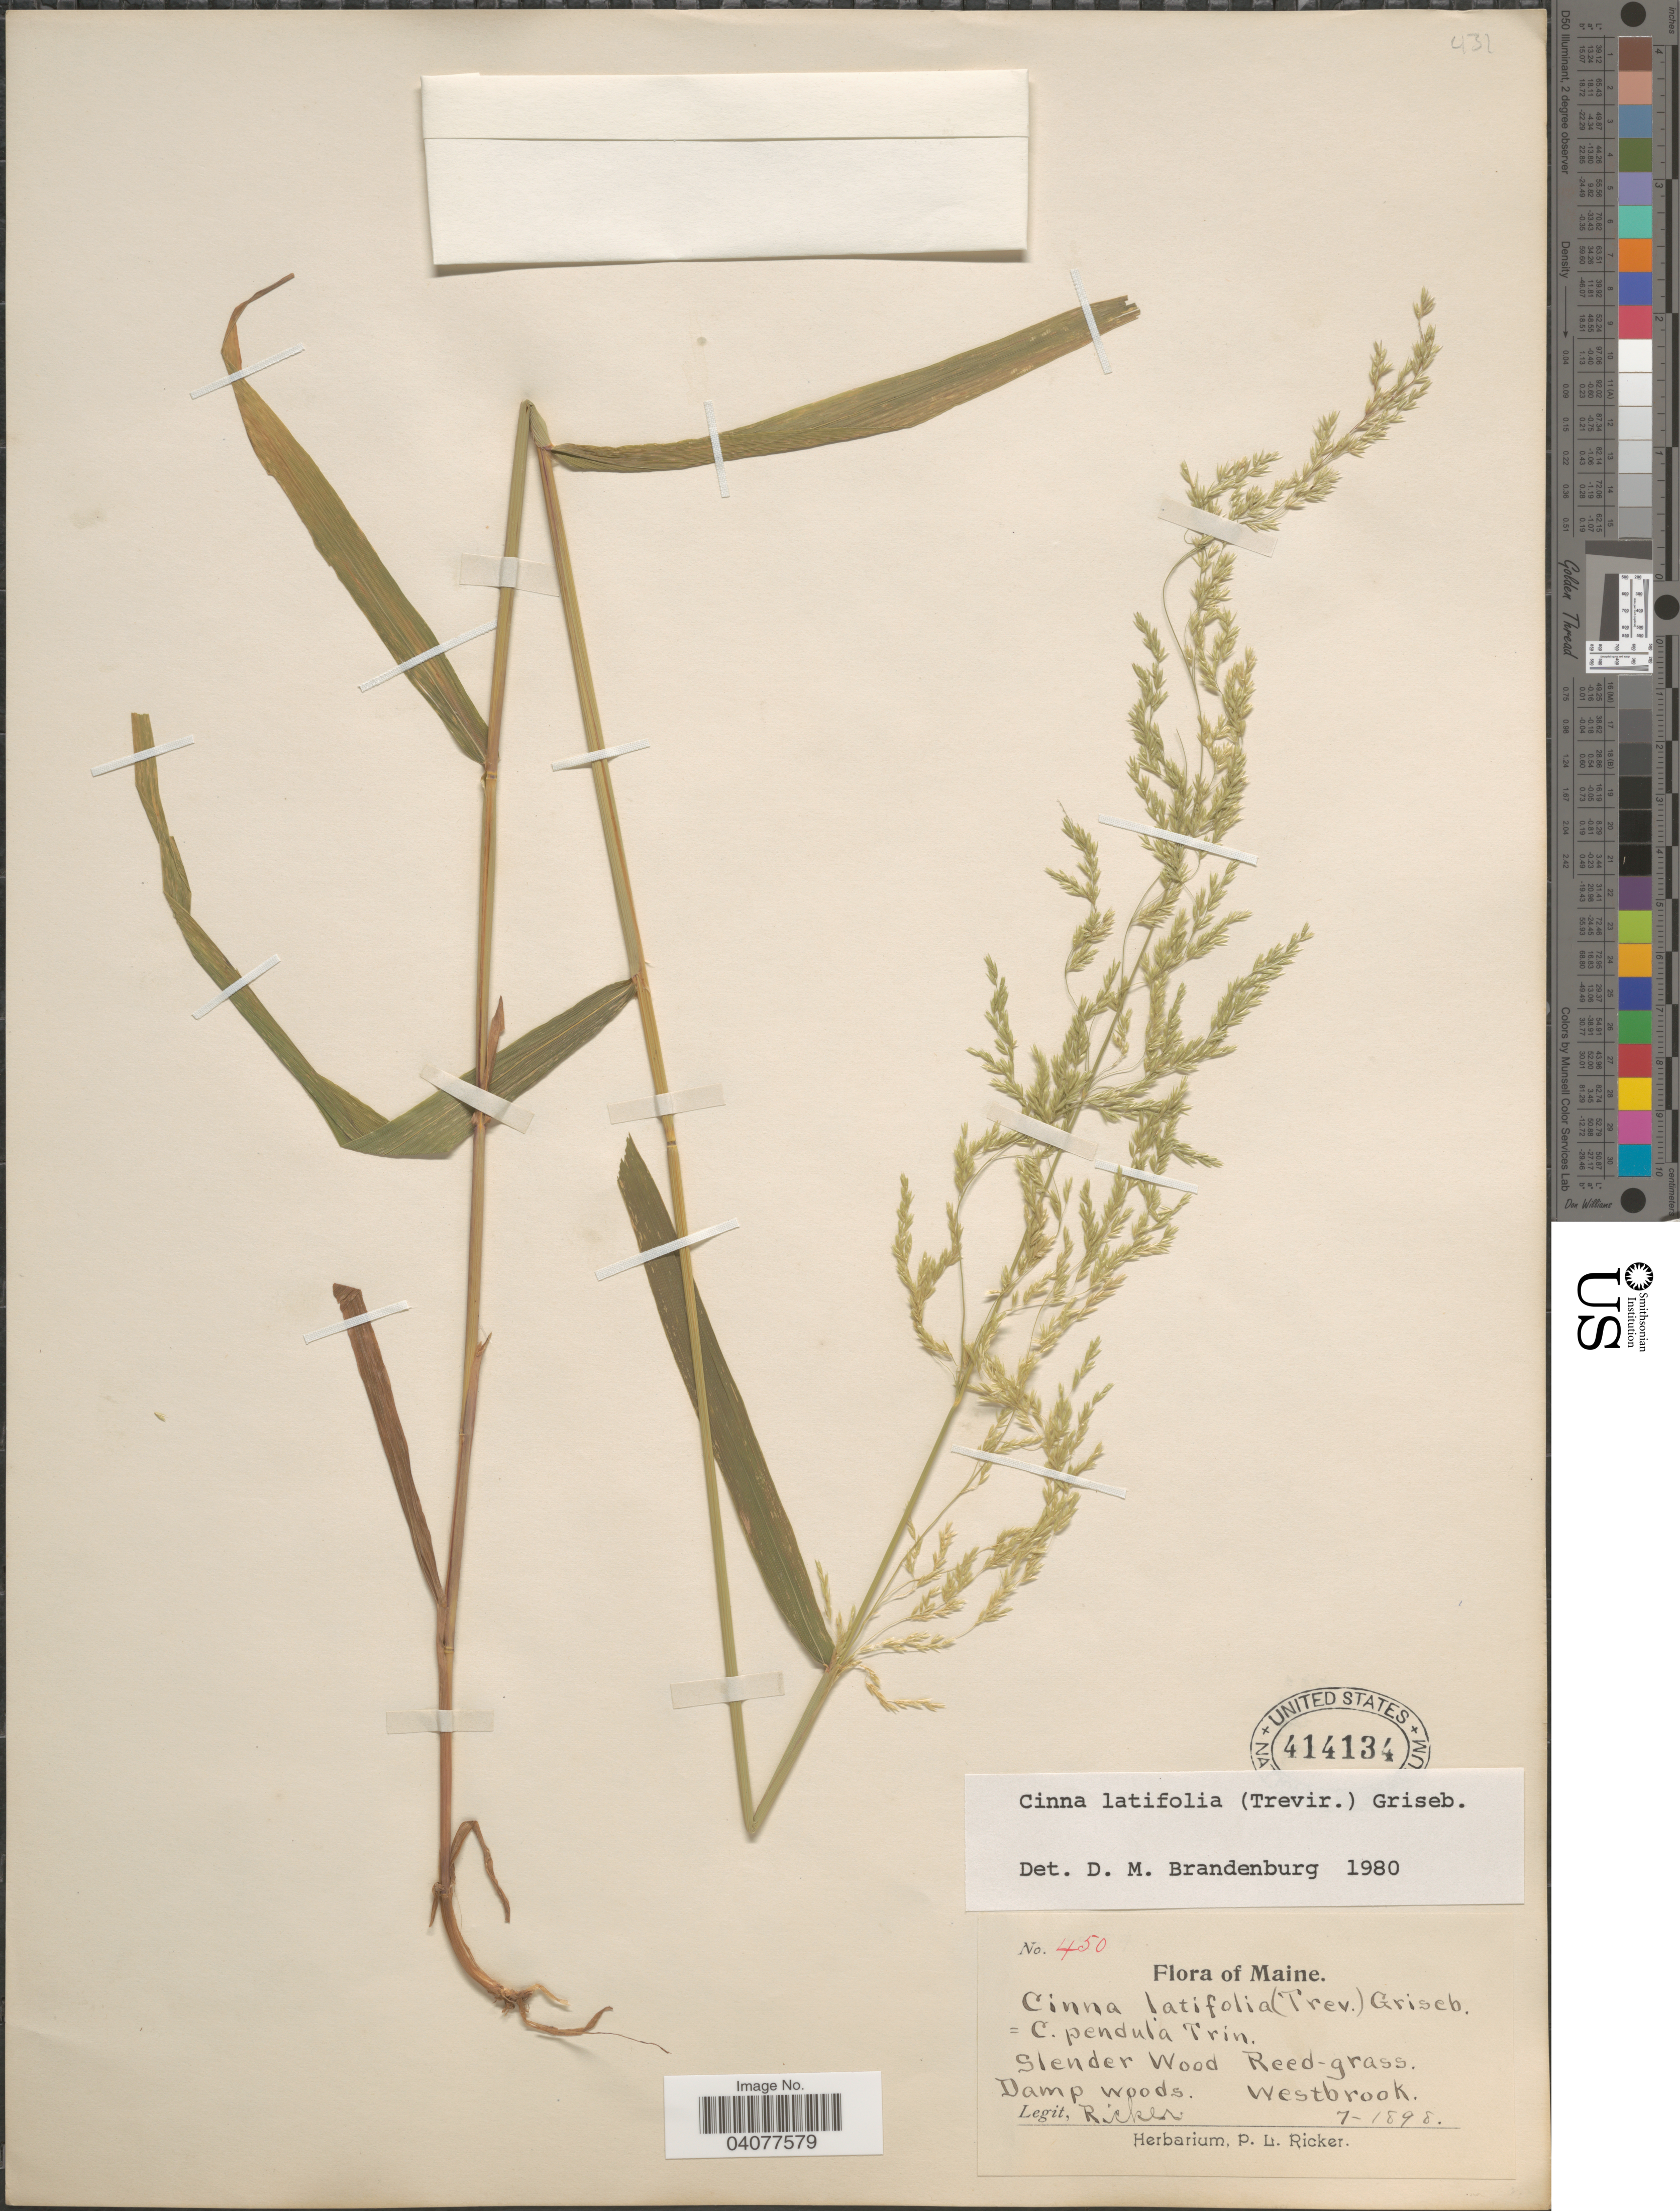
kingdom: Plantae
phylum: Tracheophyta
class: Liliopsida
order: Poales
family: Poaceae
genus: Cinna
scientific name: Cinna latifolia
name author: (Trevir. ex Goeppert) Griseb.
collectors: P. Ricker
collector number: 450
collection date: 1898-07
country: United States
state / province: Maine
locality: Slender wood. Reed-grass. Damp woods. Westbrook.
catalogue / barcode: US 414134